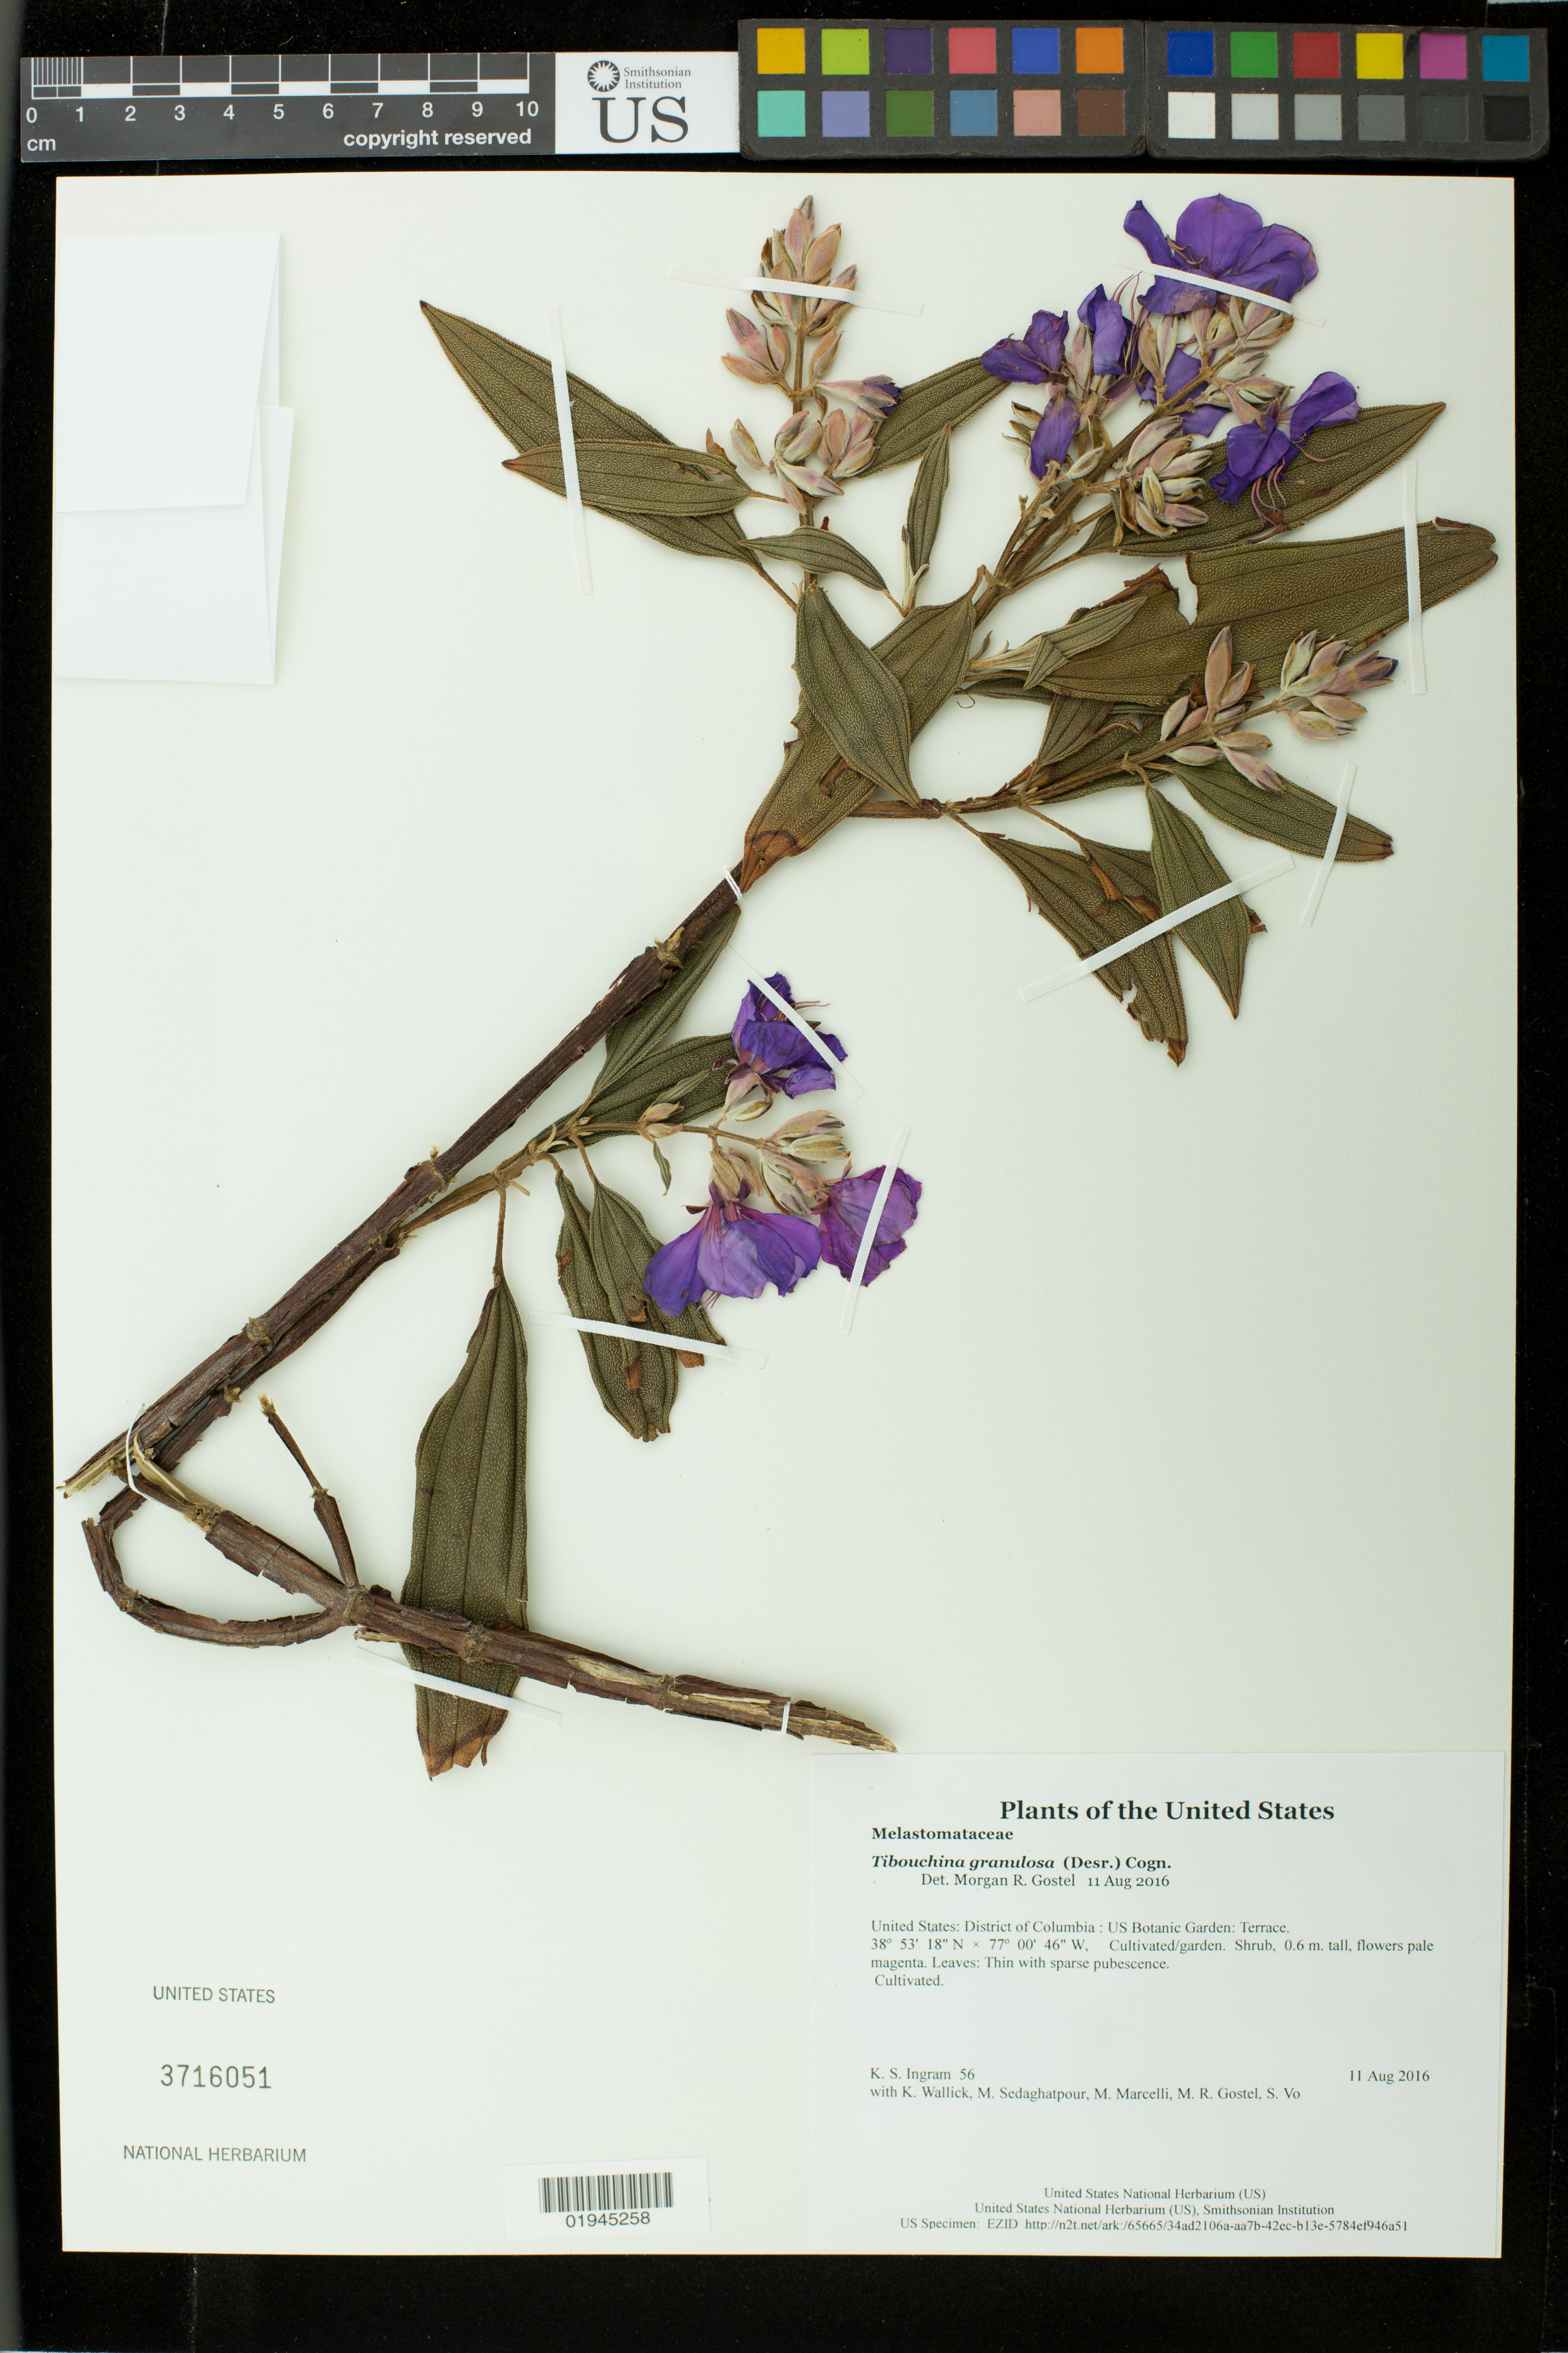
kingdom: Plantae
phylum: Tracheophyta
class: Magnoliopsida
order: Myrtales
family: Melastomataceae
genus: Pleroma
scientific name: Pleroma granulosum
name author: (Desr.) D. Don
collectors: K. S. Ingram, K. Wallick, M. Sedaghatpour, M. Marcelli, M. R. Gostel & S. Vo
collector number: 56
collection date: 2016-08-11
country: United States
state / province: District of Columbia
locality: US Botanic Garden: Terrace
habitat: Cultivated/garden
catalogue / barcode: US 3716051